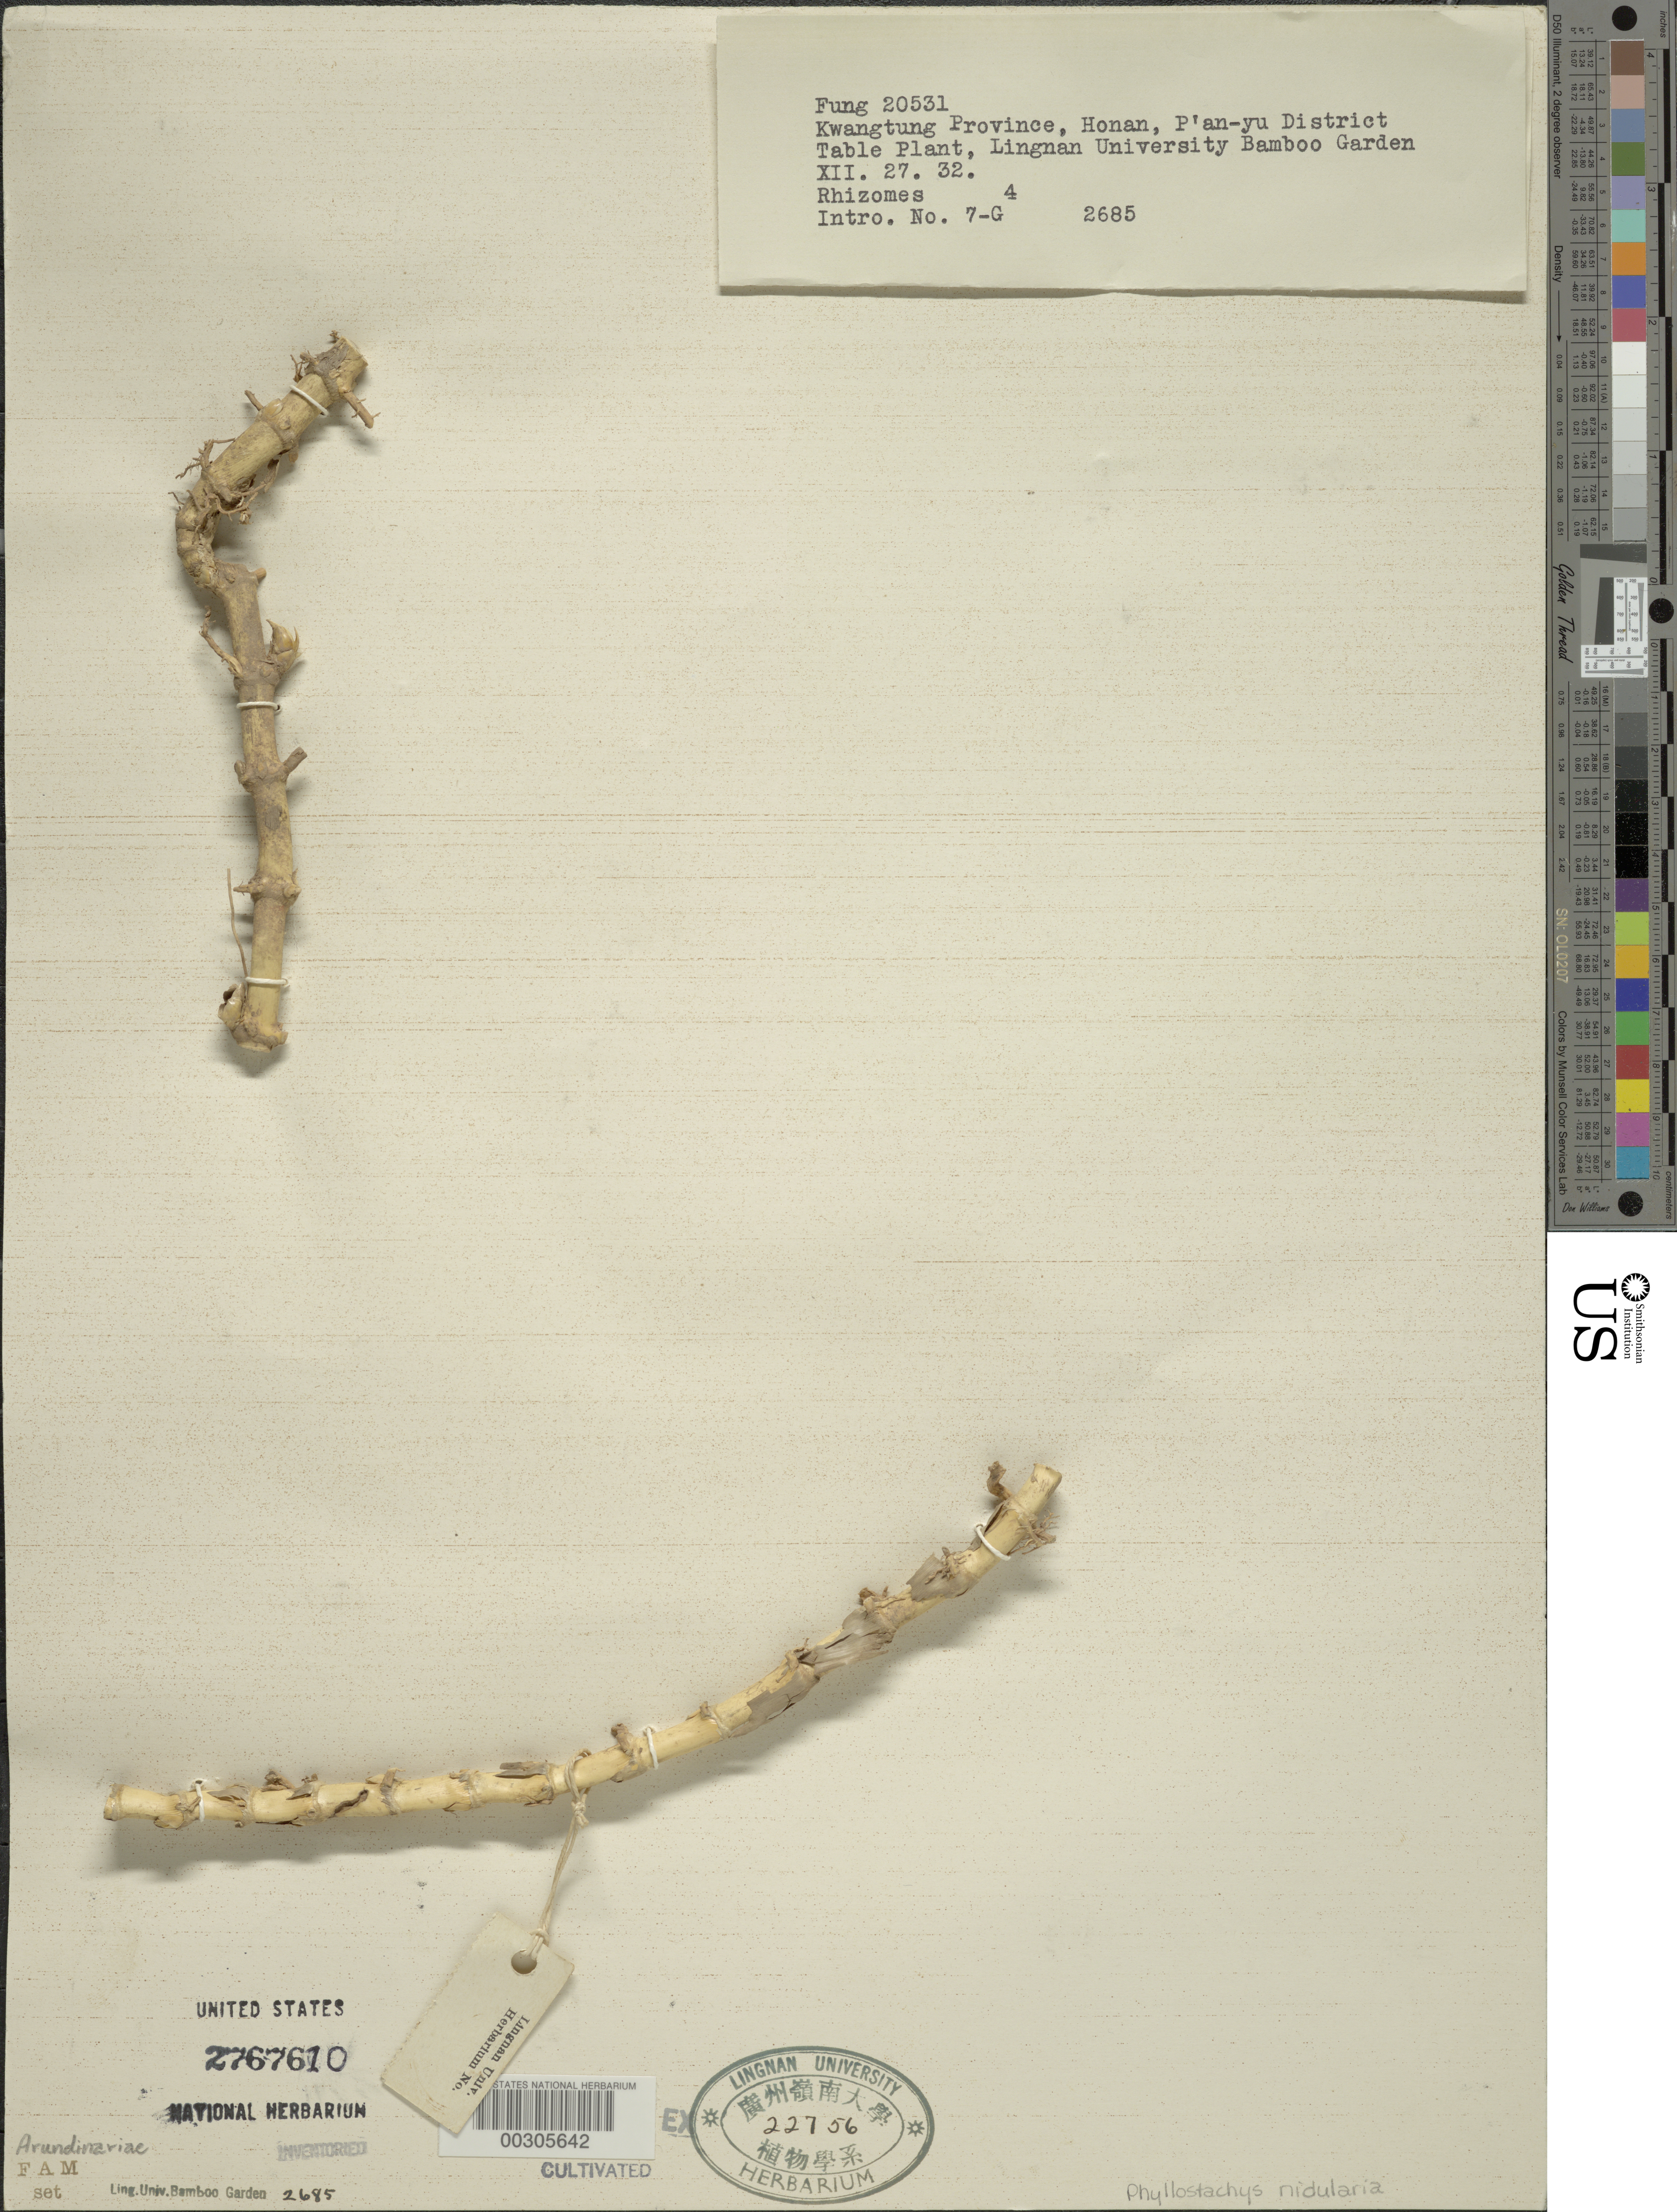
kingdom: Plantae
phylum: Tracheophyta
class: Liliopsida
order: Poales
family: Poaceae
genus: Phyllostachys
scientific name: Phyllostachys nidularia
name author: Munro ex Fenzi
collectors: H. L. Fung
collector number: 20531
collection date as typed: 27 Dec 1932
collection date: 1932-12-27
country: China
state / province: Guangdong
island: Honam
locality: Lingnan Uniersity Bamboo Garden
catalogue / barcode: US 2767610